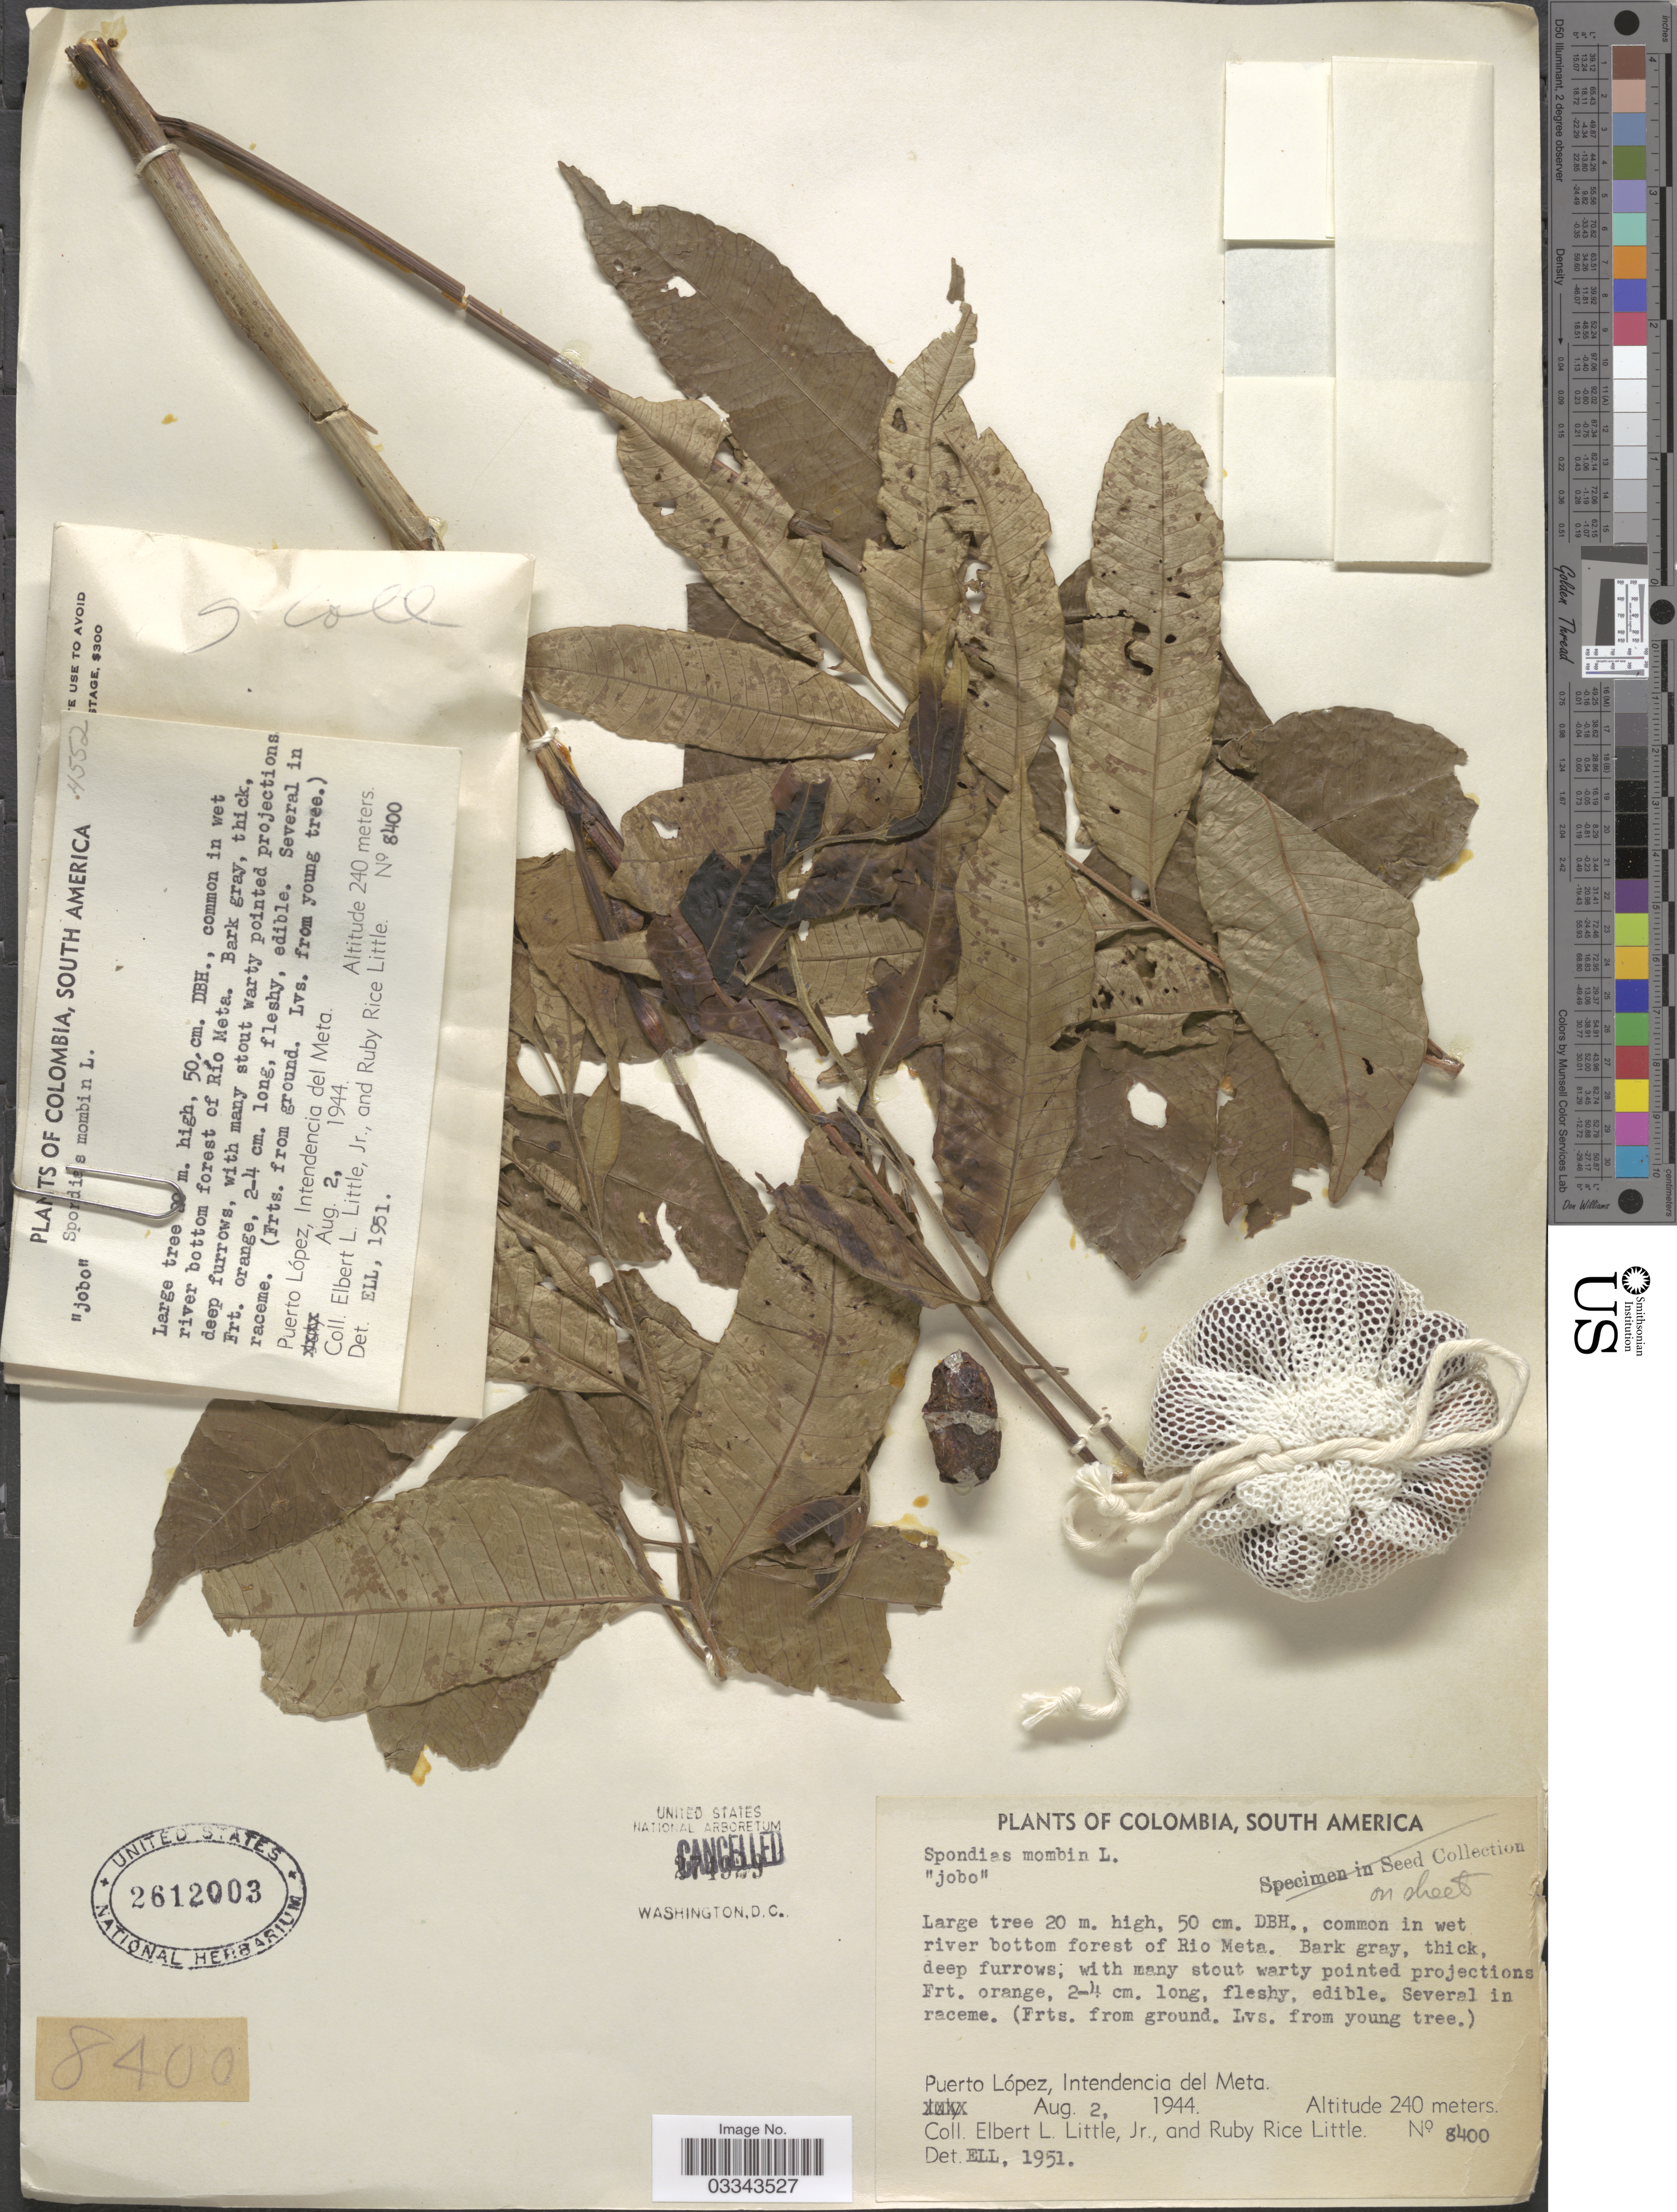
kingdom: Plantae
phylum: Tracheophyta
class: Magnoliopsida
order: Sapindales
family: Anacardiaceae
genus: Spondias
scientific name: Spondias mombin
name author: L.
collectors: E. L. Little & R. R. Little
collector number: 8400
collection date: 1944-08-02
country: Colombia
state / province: Meta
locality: Puerto López, Intendencia del Meta.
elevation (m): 240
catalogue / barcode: US 2612003